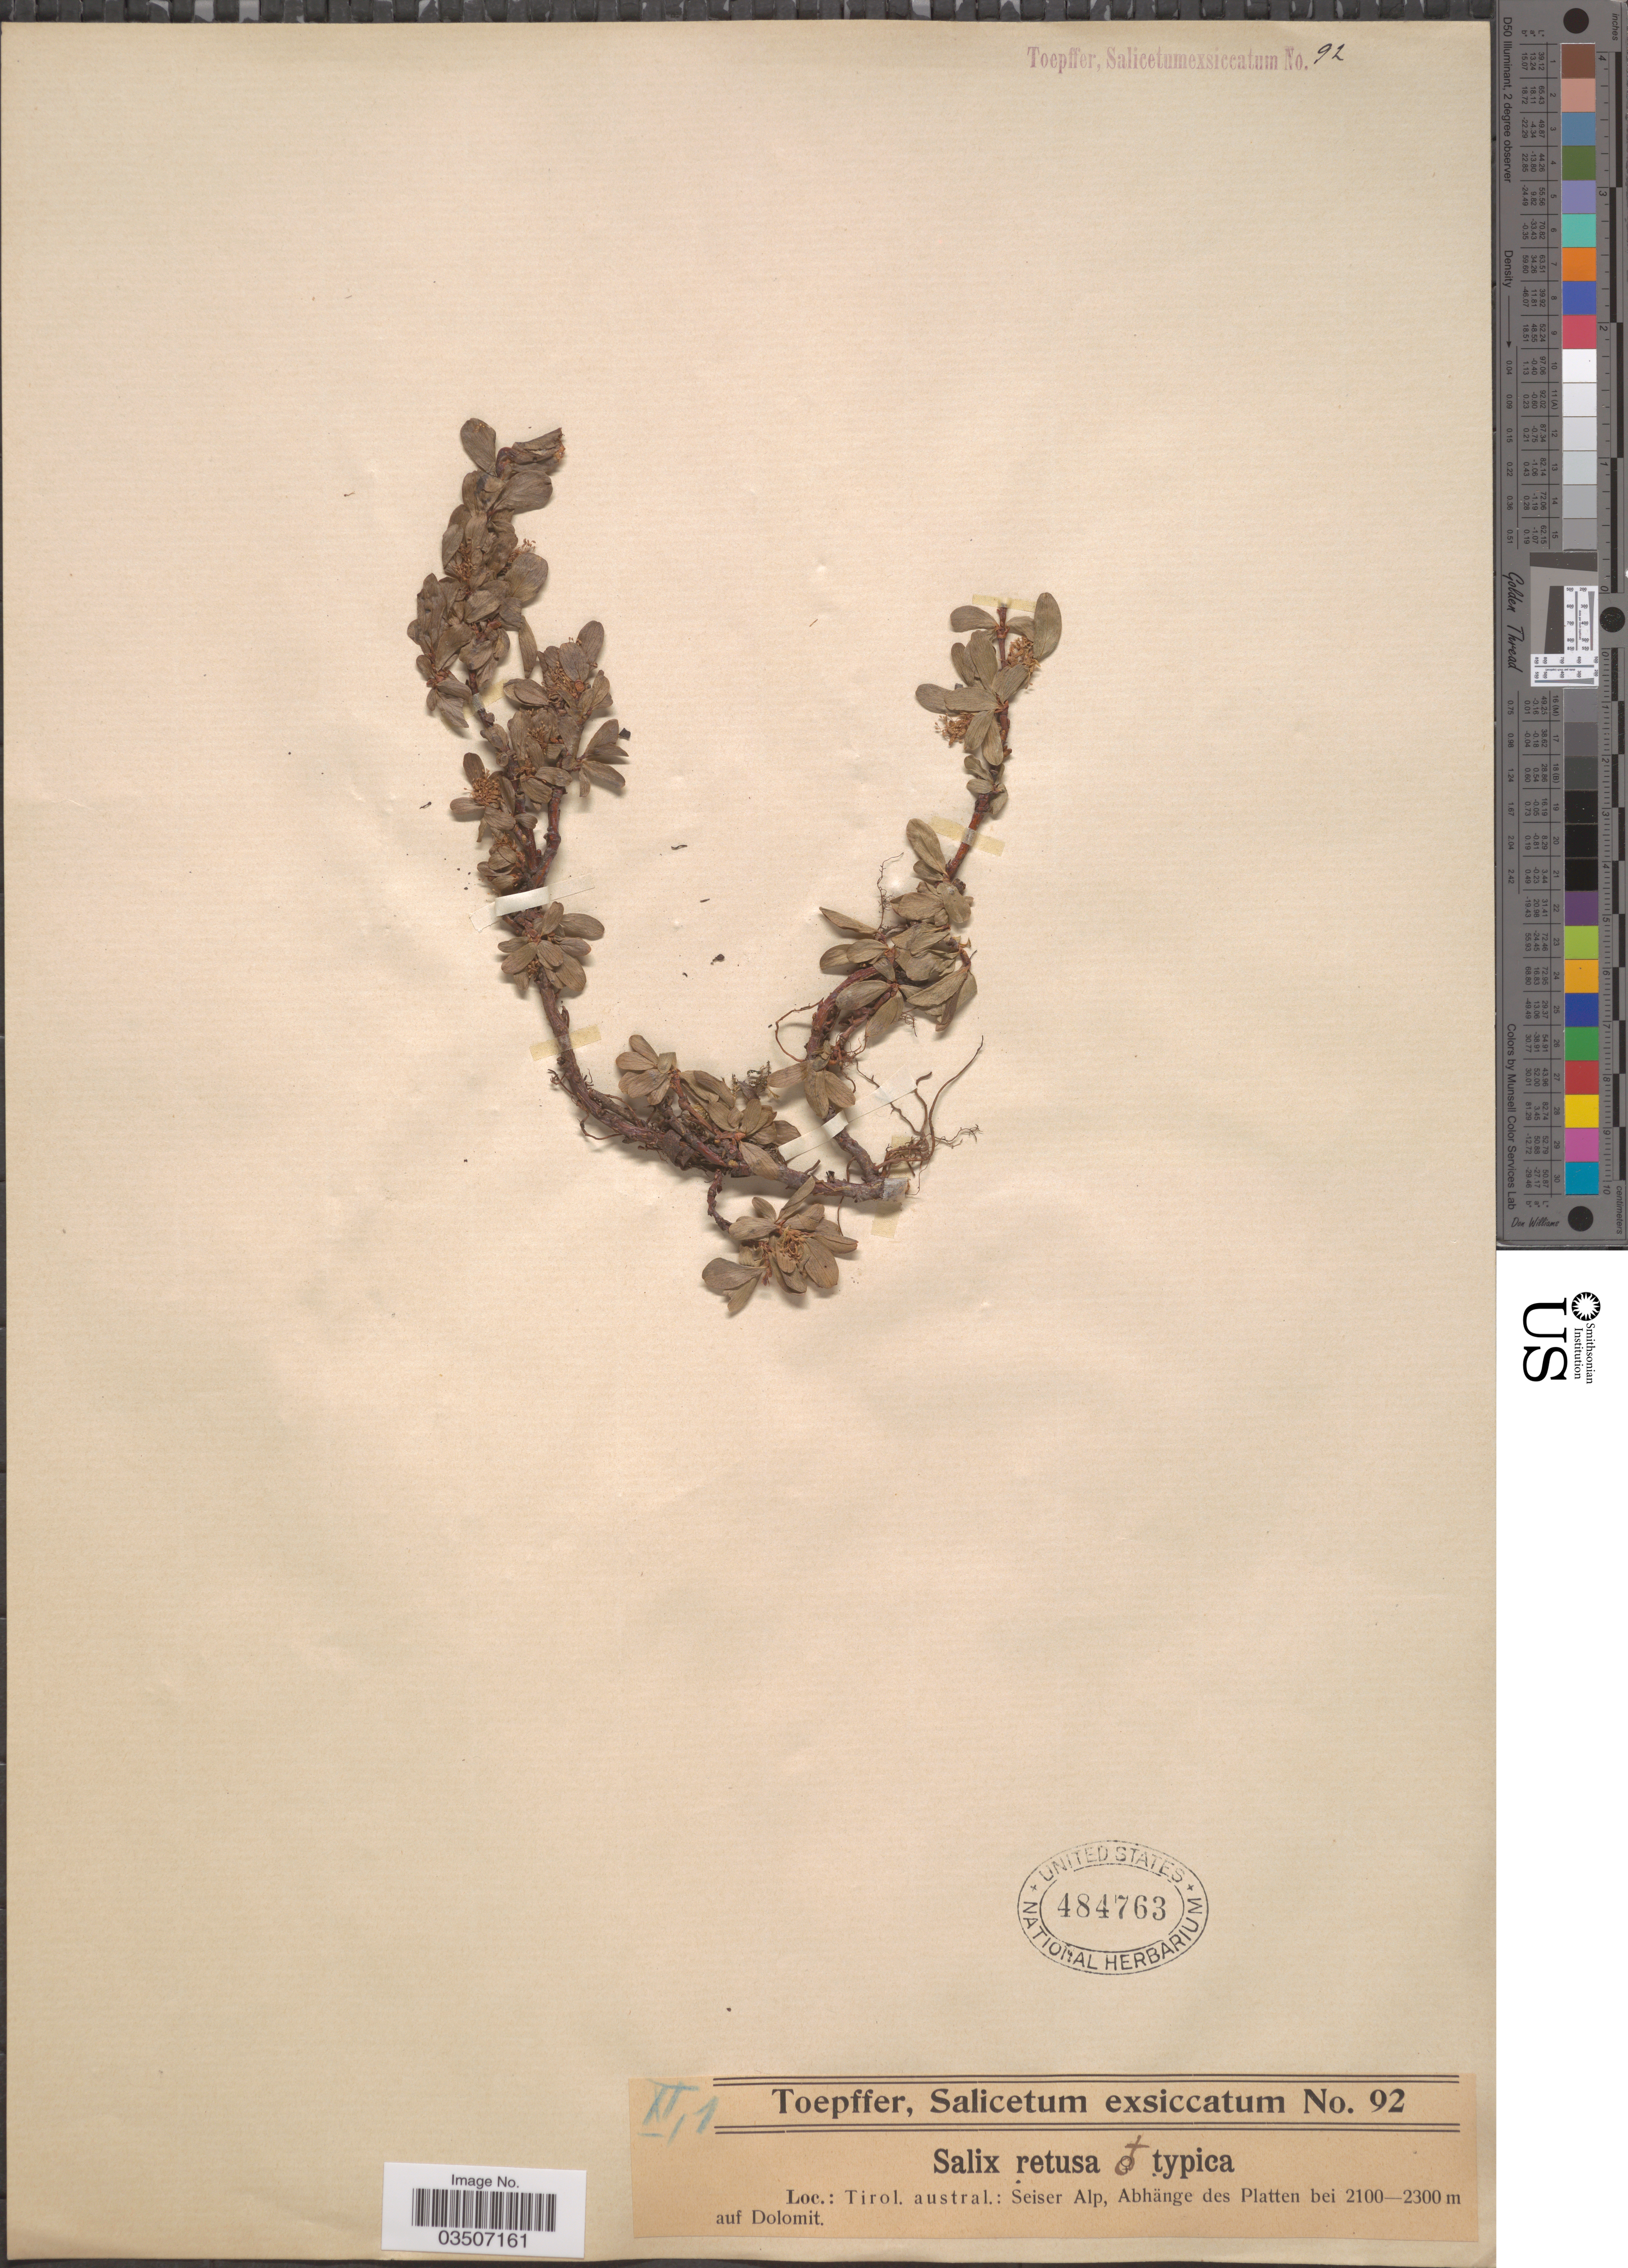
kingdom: Plantae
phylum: Tracheophyta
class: Magnoliopsida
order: Malpighiales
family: Salicaceae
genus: Salix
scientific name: Salix retusa var. typica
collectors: A. Toepffer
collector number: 92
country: Austria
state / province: Styria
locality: Tirol. austral.: Seiser Alp, Abhänge des Platten bei auf Dolomit.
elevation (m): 2100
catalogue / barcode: US 484763